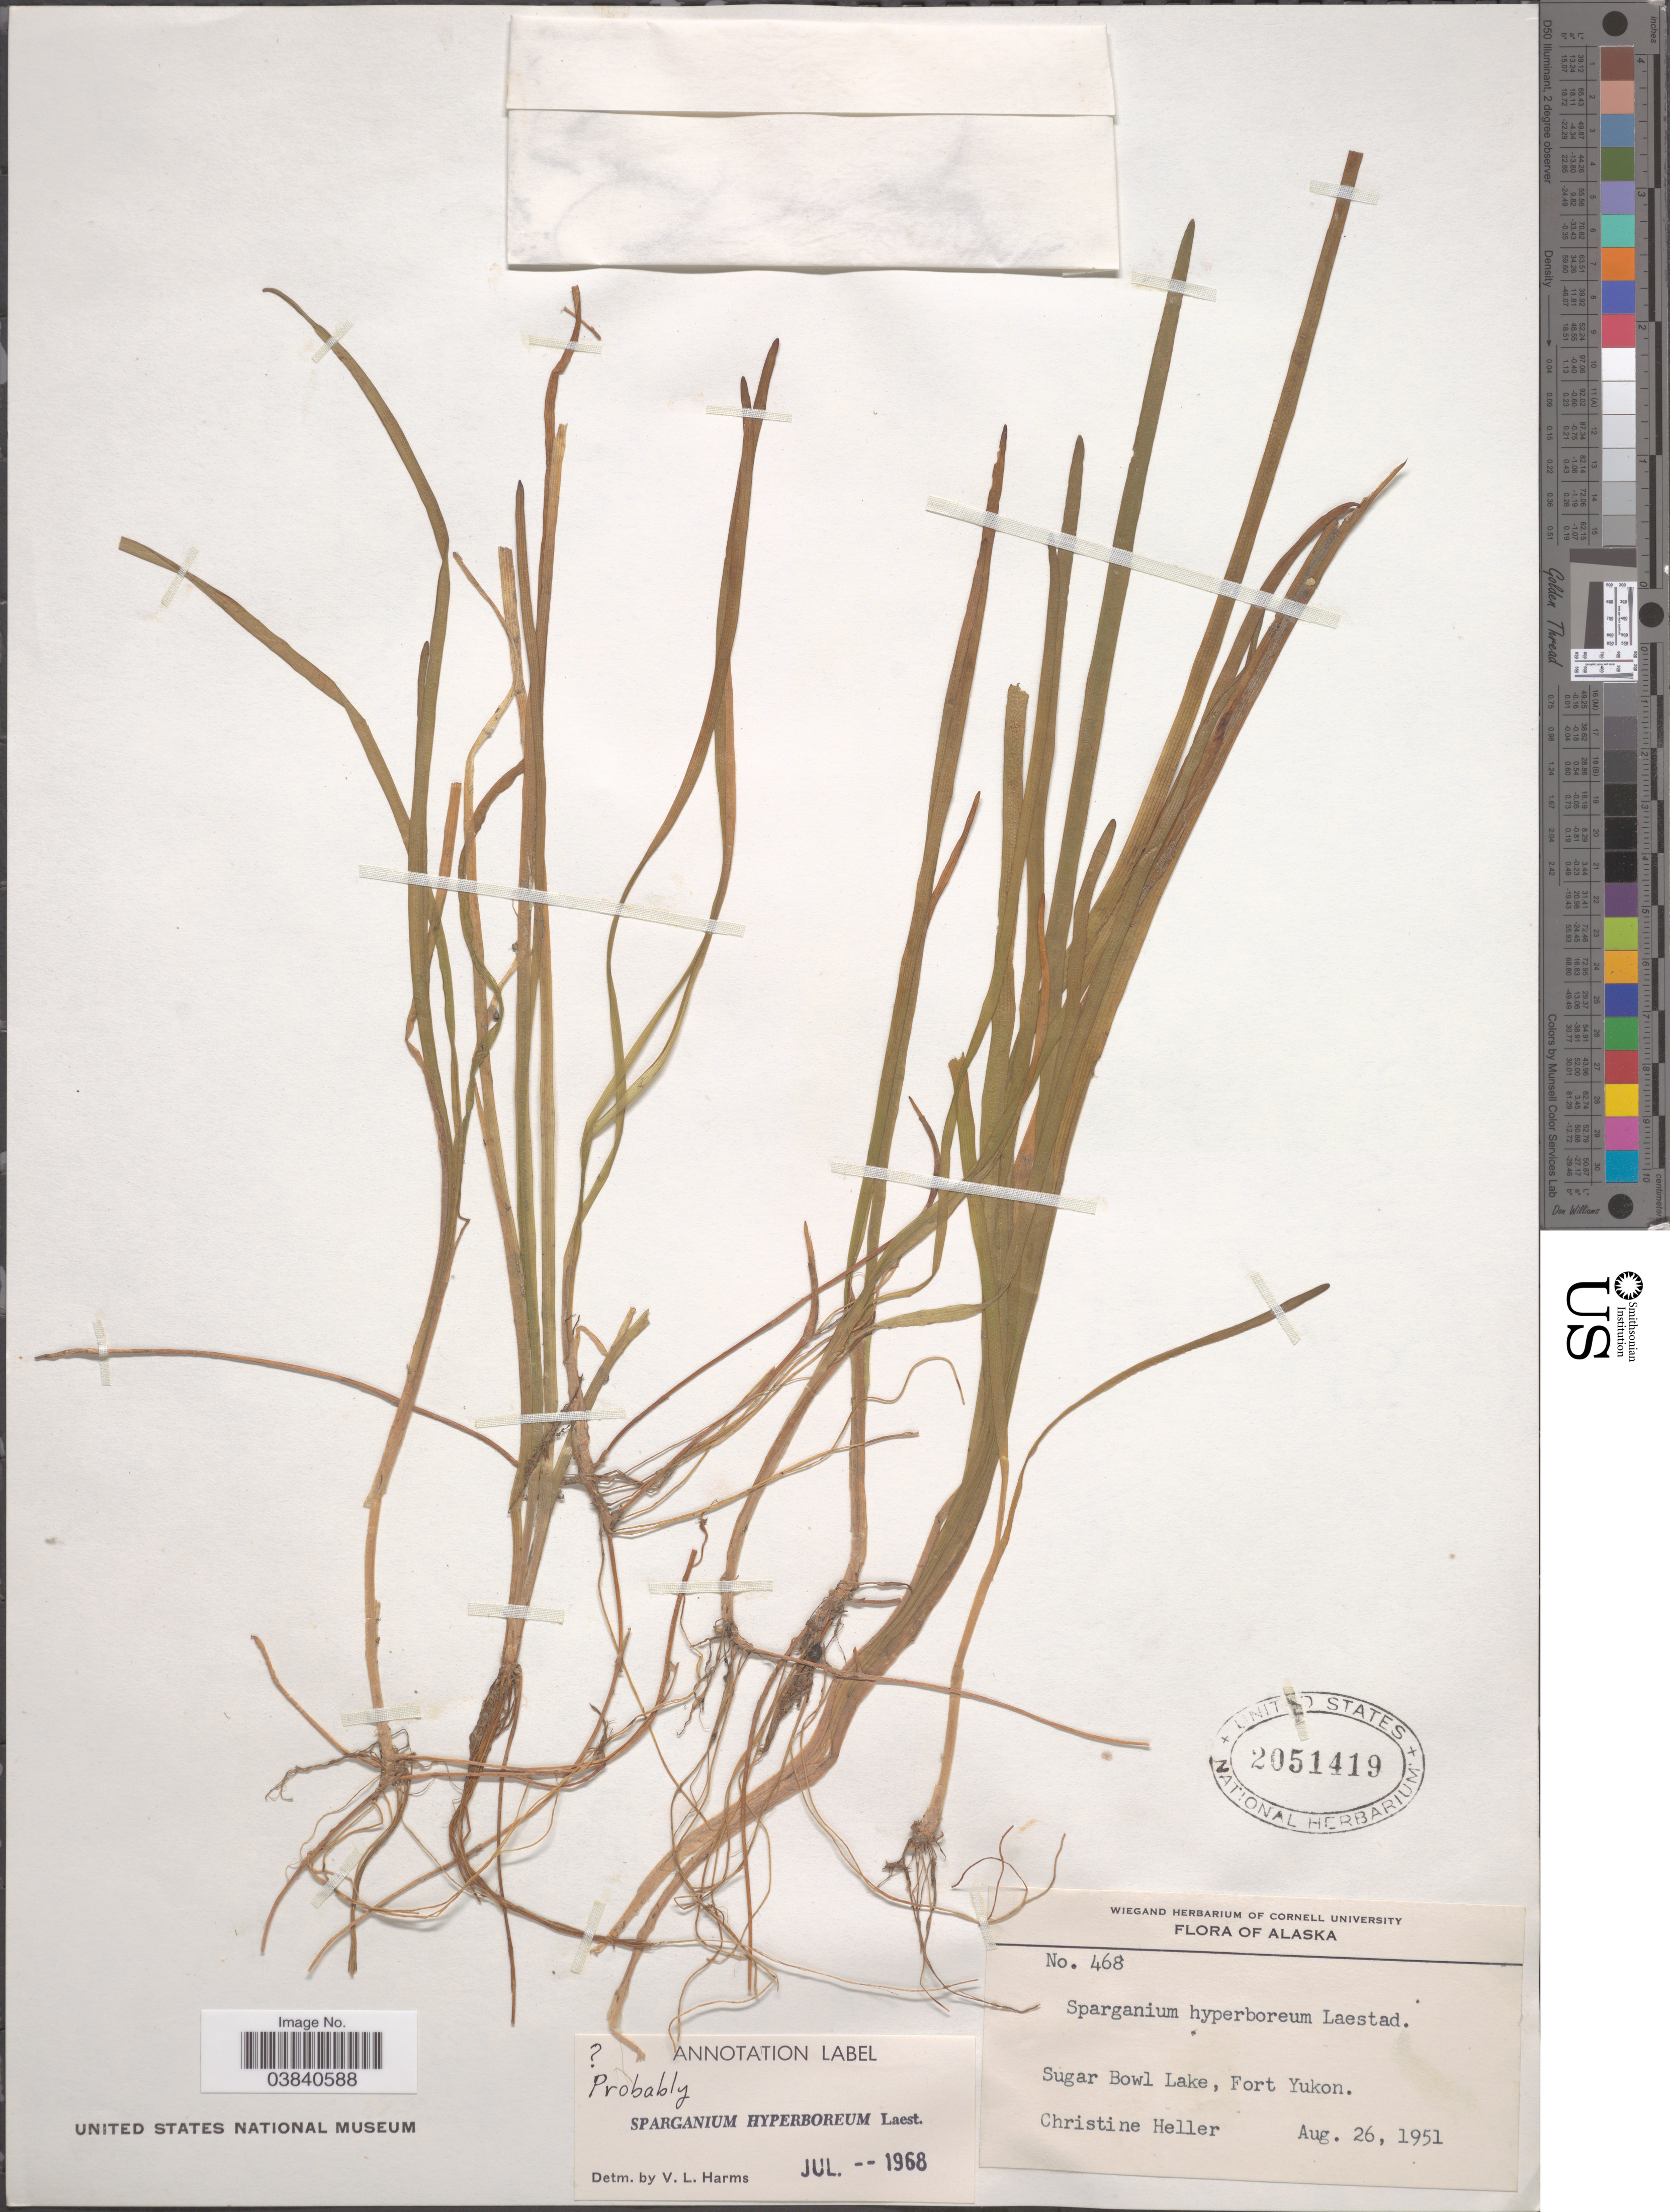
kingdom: Plantae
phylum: Tracheophyta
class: Liliopsida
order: Poales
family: Typhaceae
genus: Sparganium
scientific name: Sparganium hyperboreum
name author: Beurl. ex Laest.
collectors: C. Heller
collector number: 468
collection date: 1951-08-26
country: United States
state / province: Alaska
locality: Sugar Bowl Lake, Fort Yukon.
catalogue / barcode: US 2051419